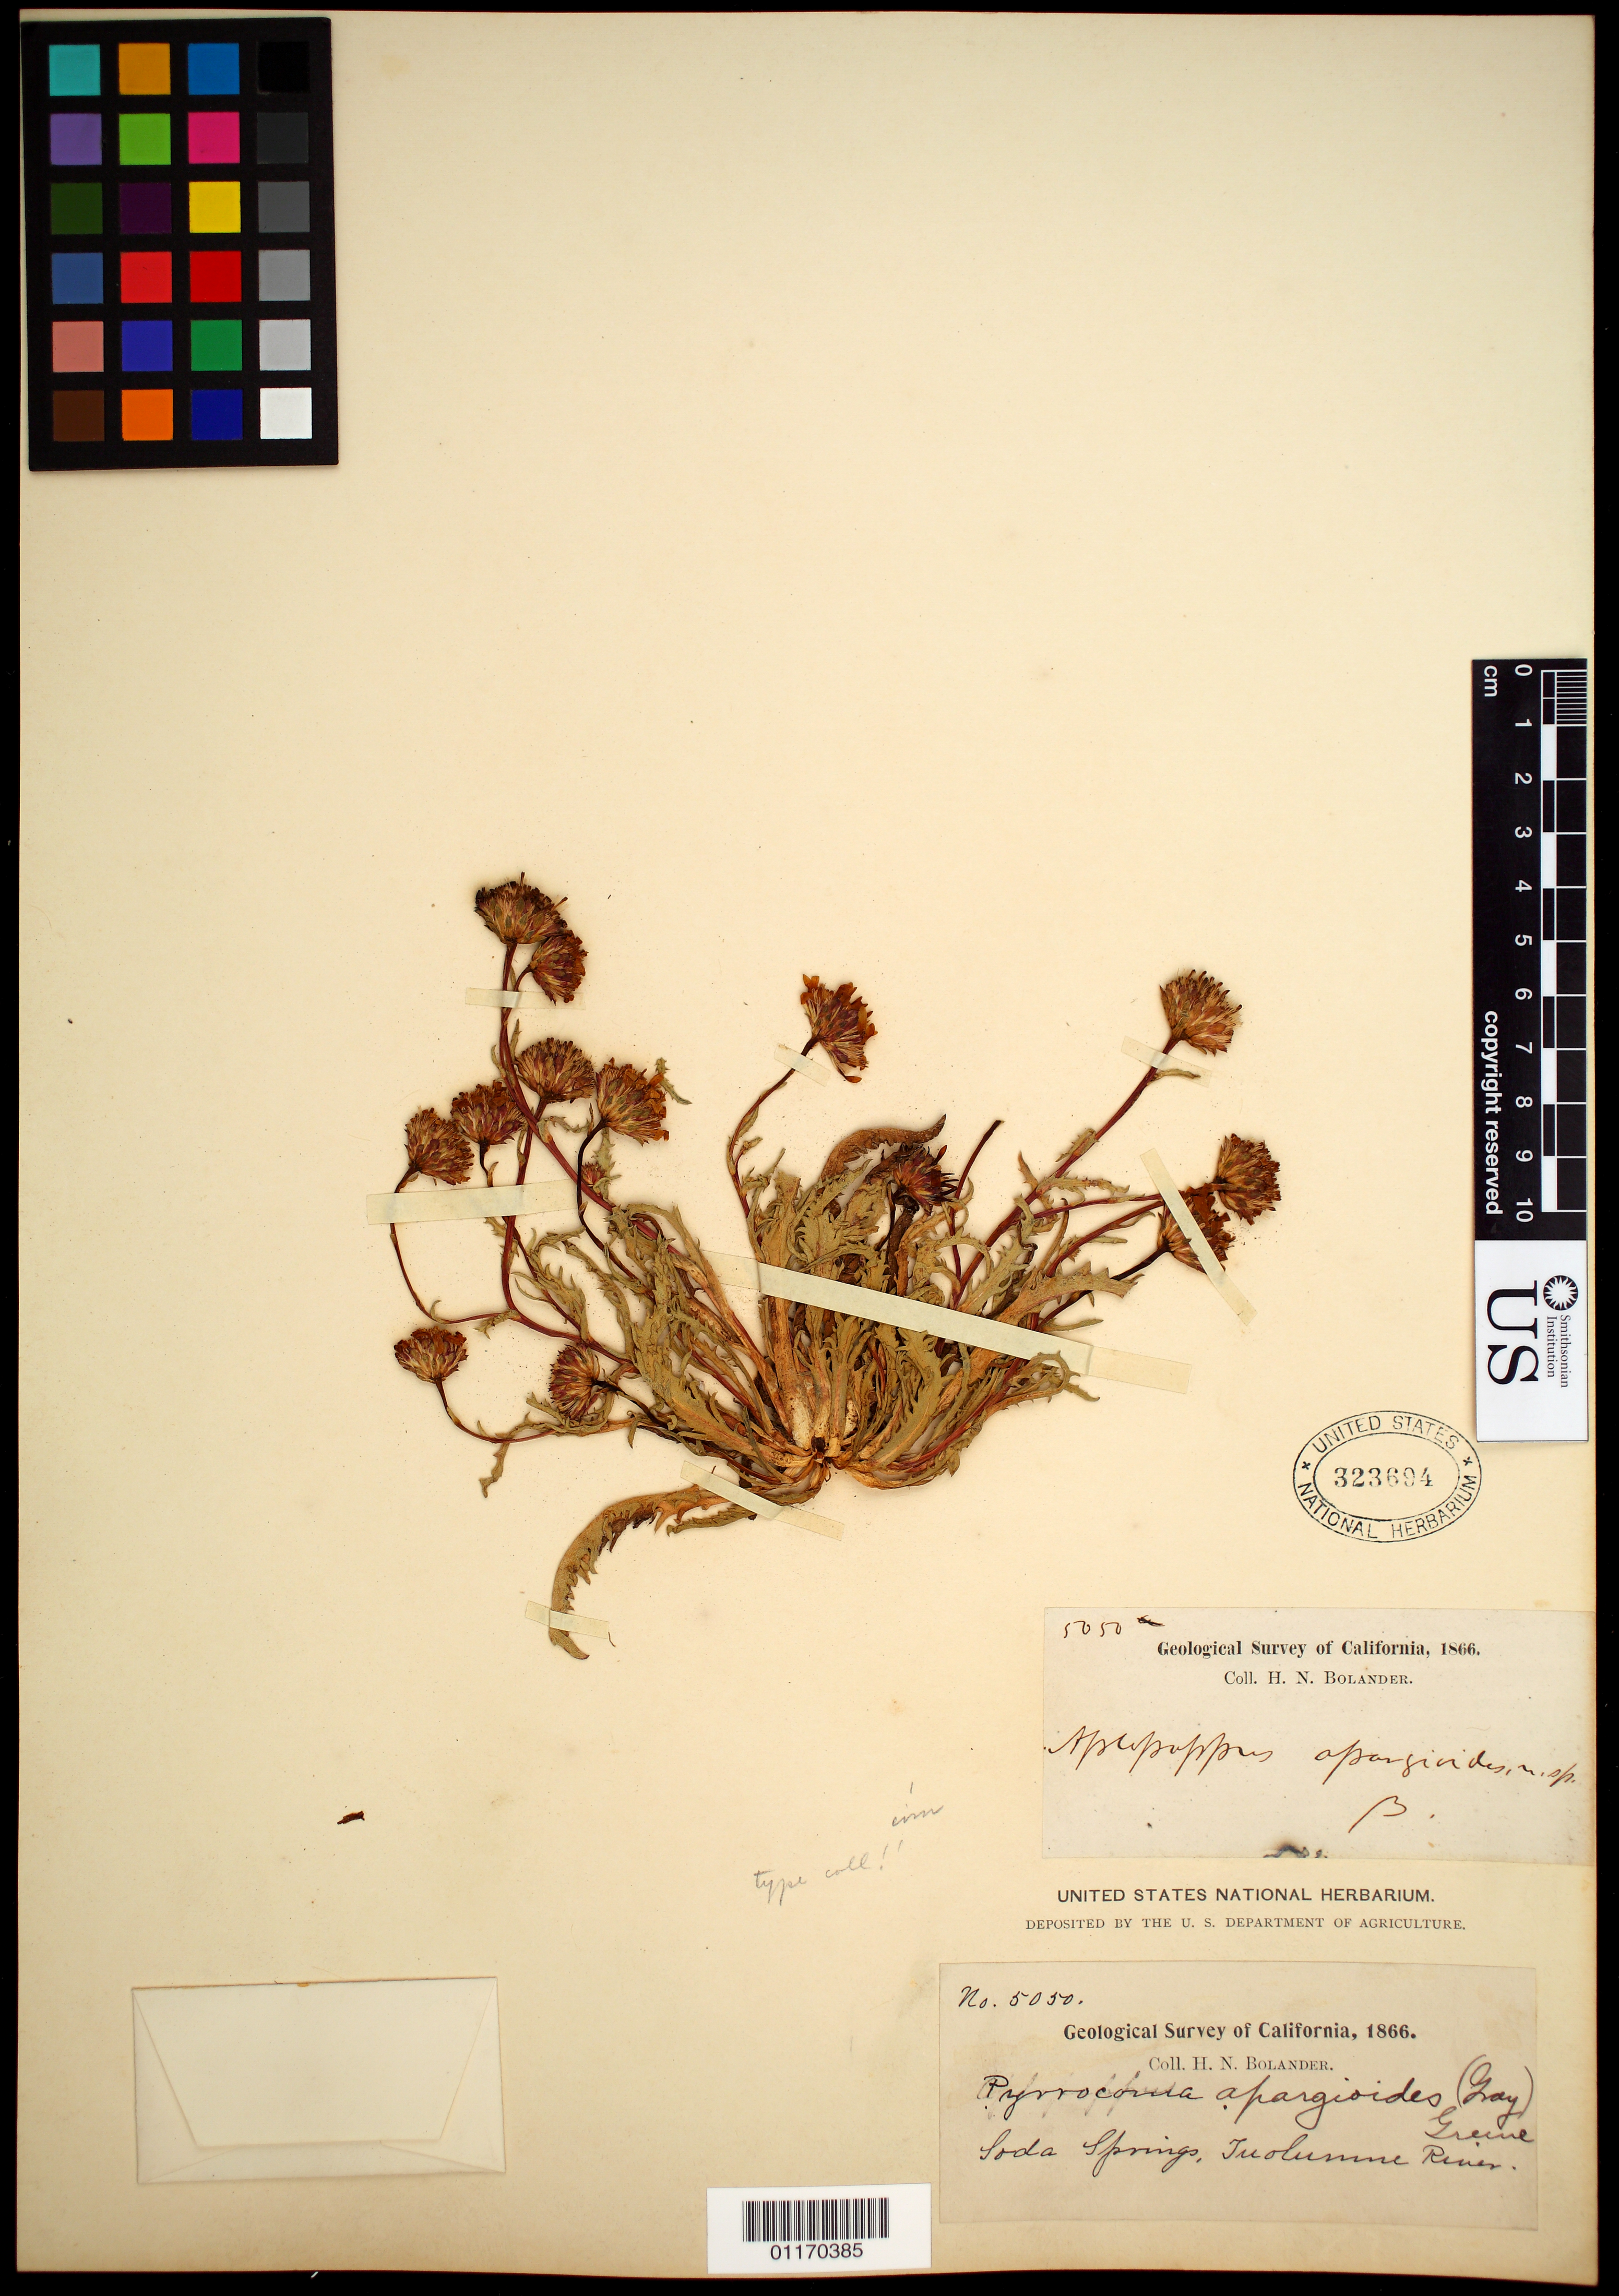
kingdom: Plantae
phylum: Tracheophyta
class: Magnoliopsida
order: Asterales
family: Asteraceae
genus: Pyrrocoma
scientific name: Pyrrocoma apargioides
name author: (A. Gray) Greene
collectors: H. Bolander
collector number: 5050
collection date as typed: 1866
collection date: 1866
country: United States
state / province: California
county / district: Tuolumne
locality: Soda Springs, Tuolumne River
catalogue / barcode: US 323694